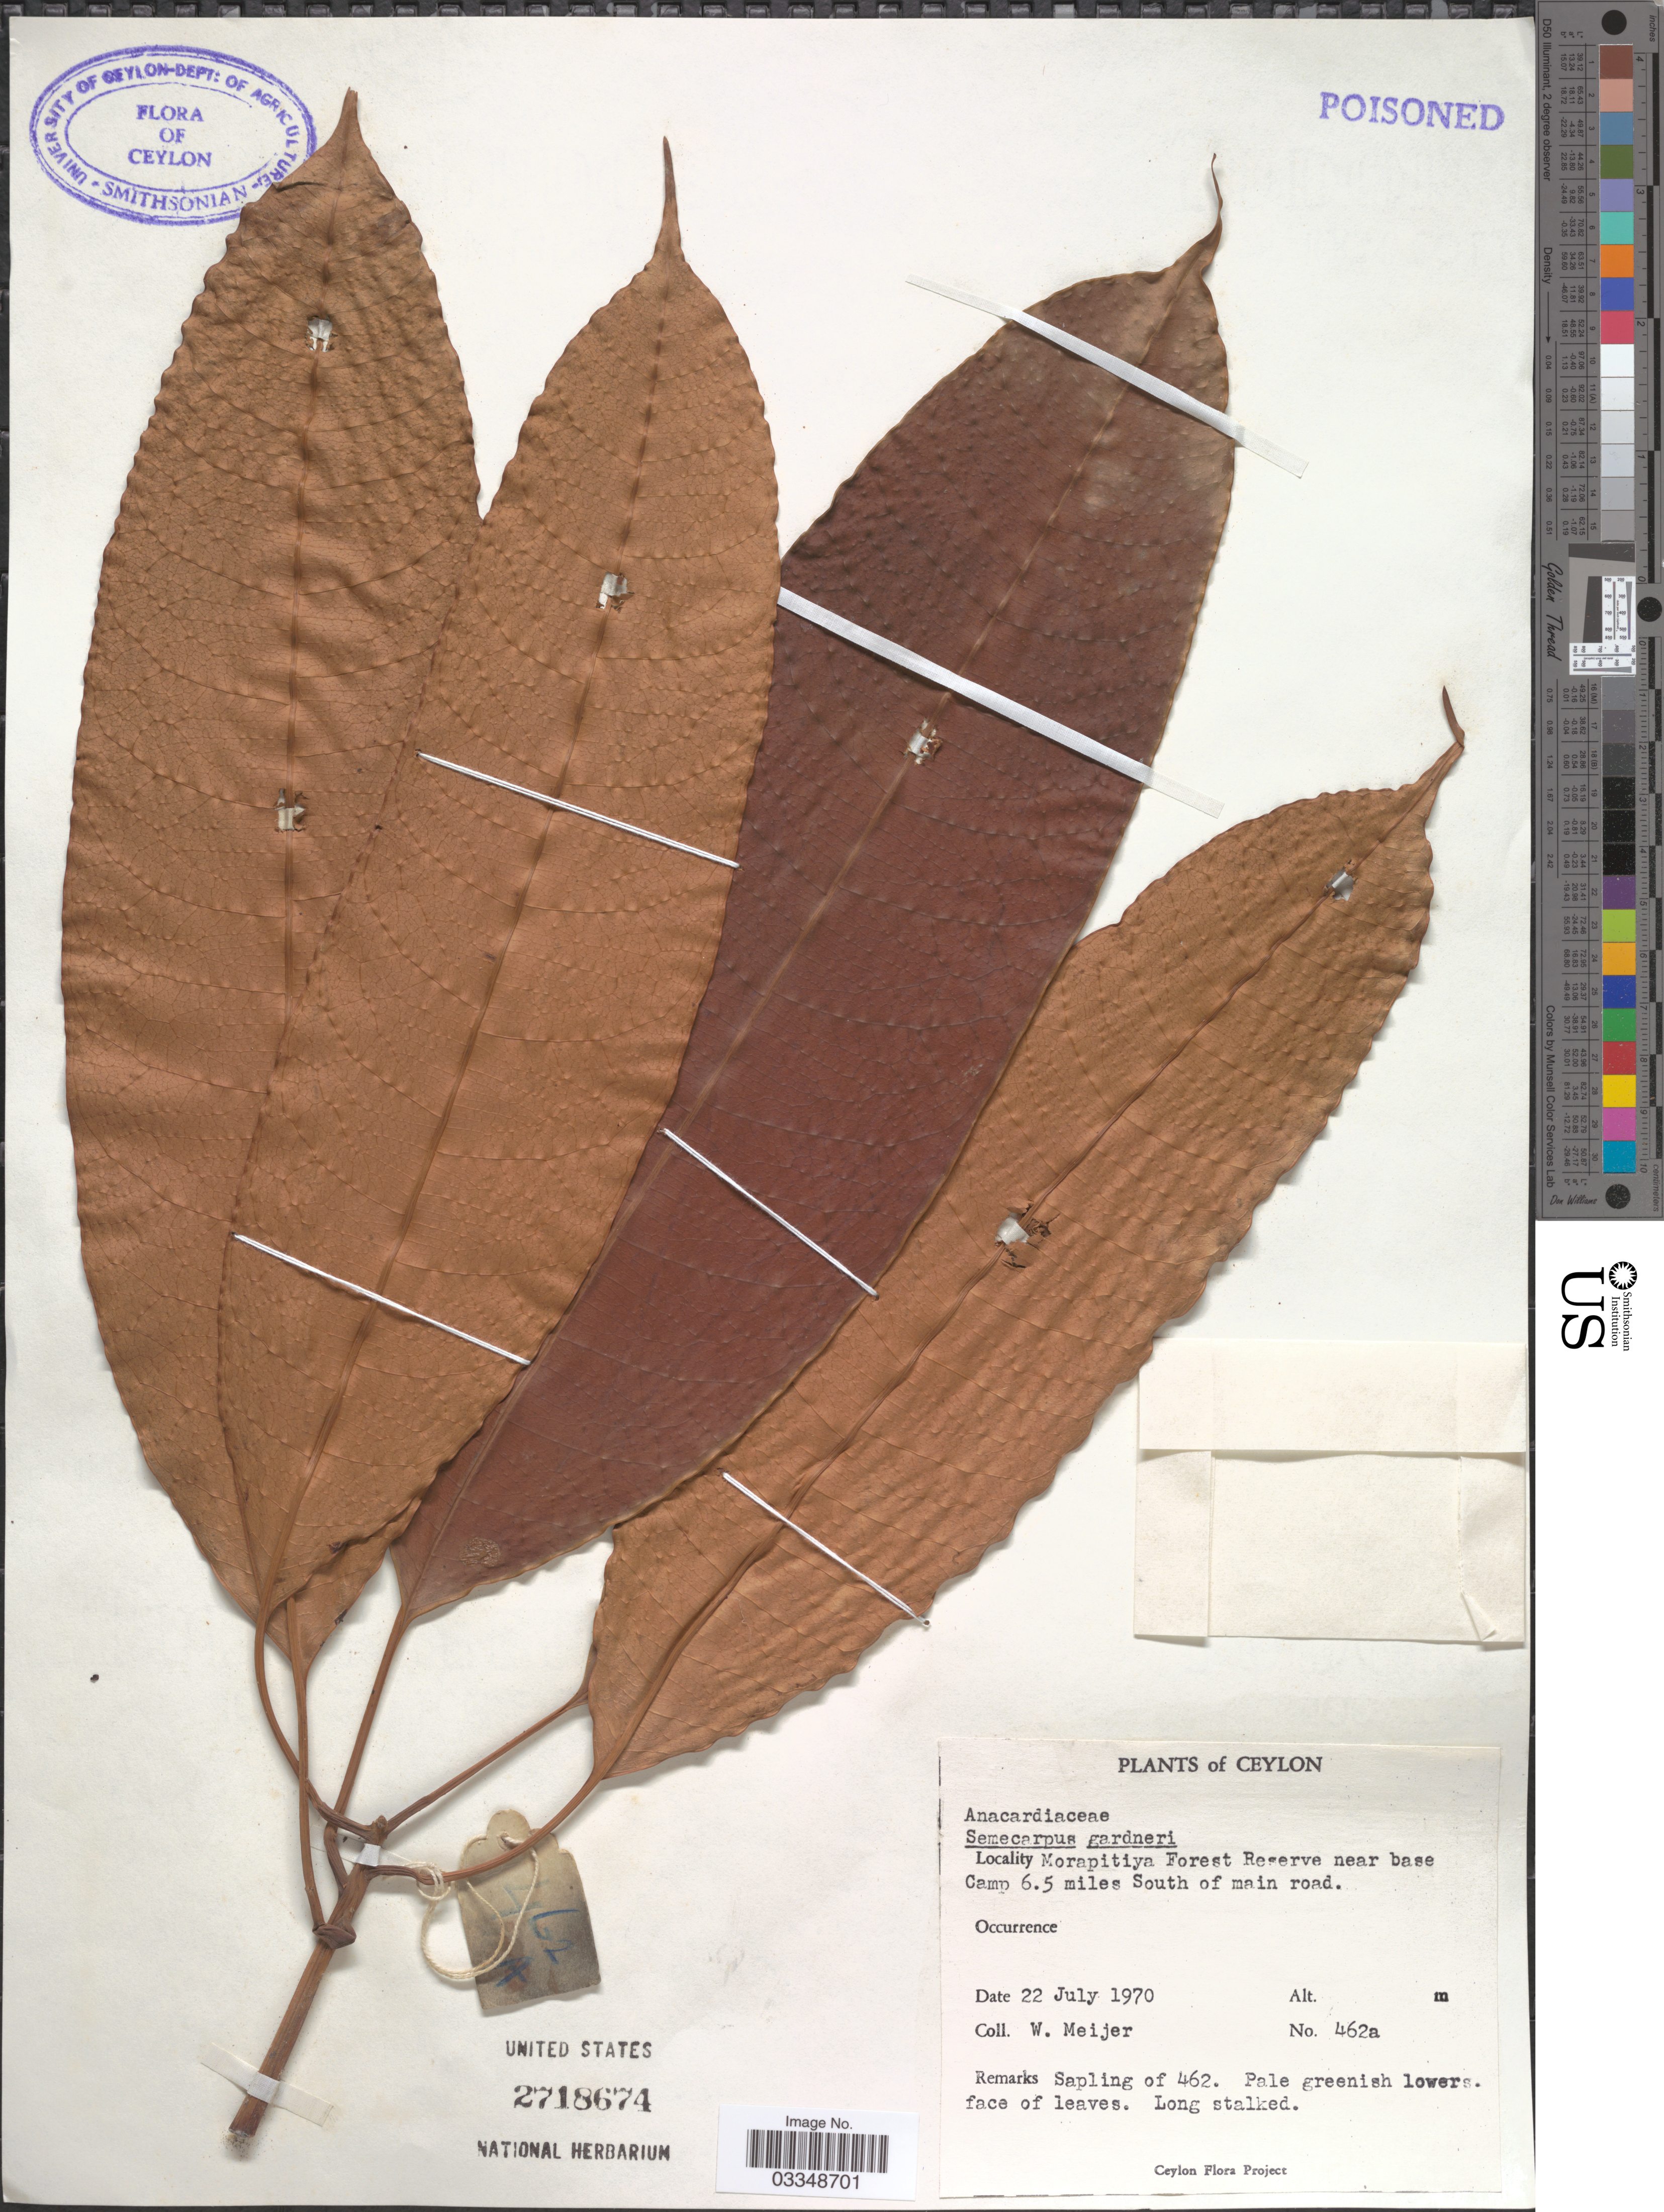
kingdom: Plantae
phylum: Tracheophyta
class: Magnoliopsida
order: Sapindales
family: Anacardiaceae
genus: Semecarpus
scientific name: Semecarpus gardneri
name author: Thwaites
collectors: W. Meijer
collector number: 462a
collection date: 1970-07-22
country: Sri Lanka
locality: Ceylon. Morapitiya Forest Reserve near base Camp 6.5 miles South of main road.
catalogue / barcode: US 2718674